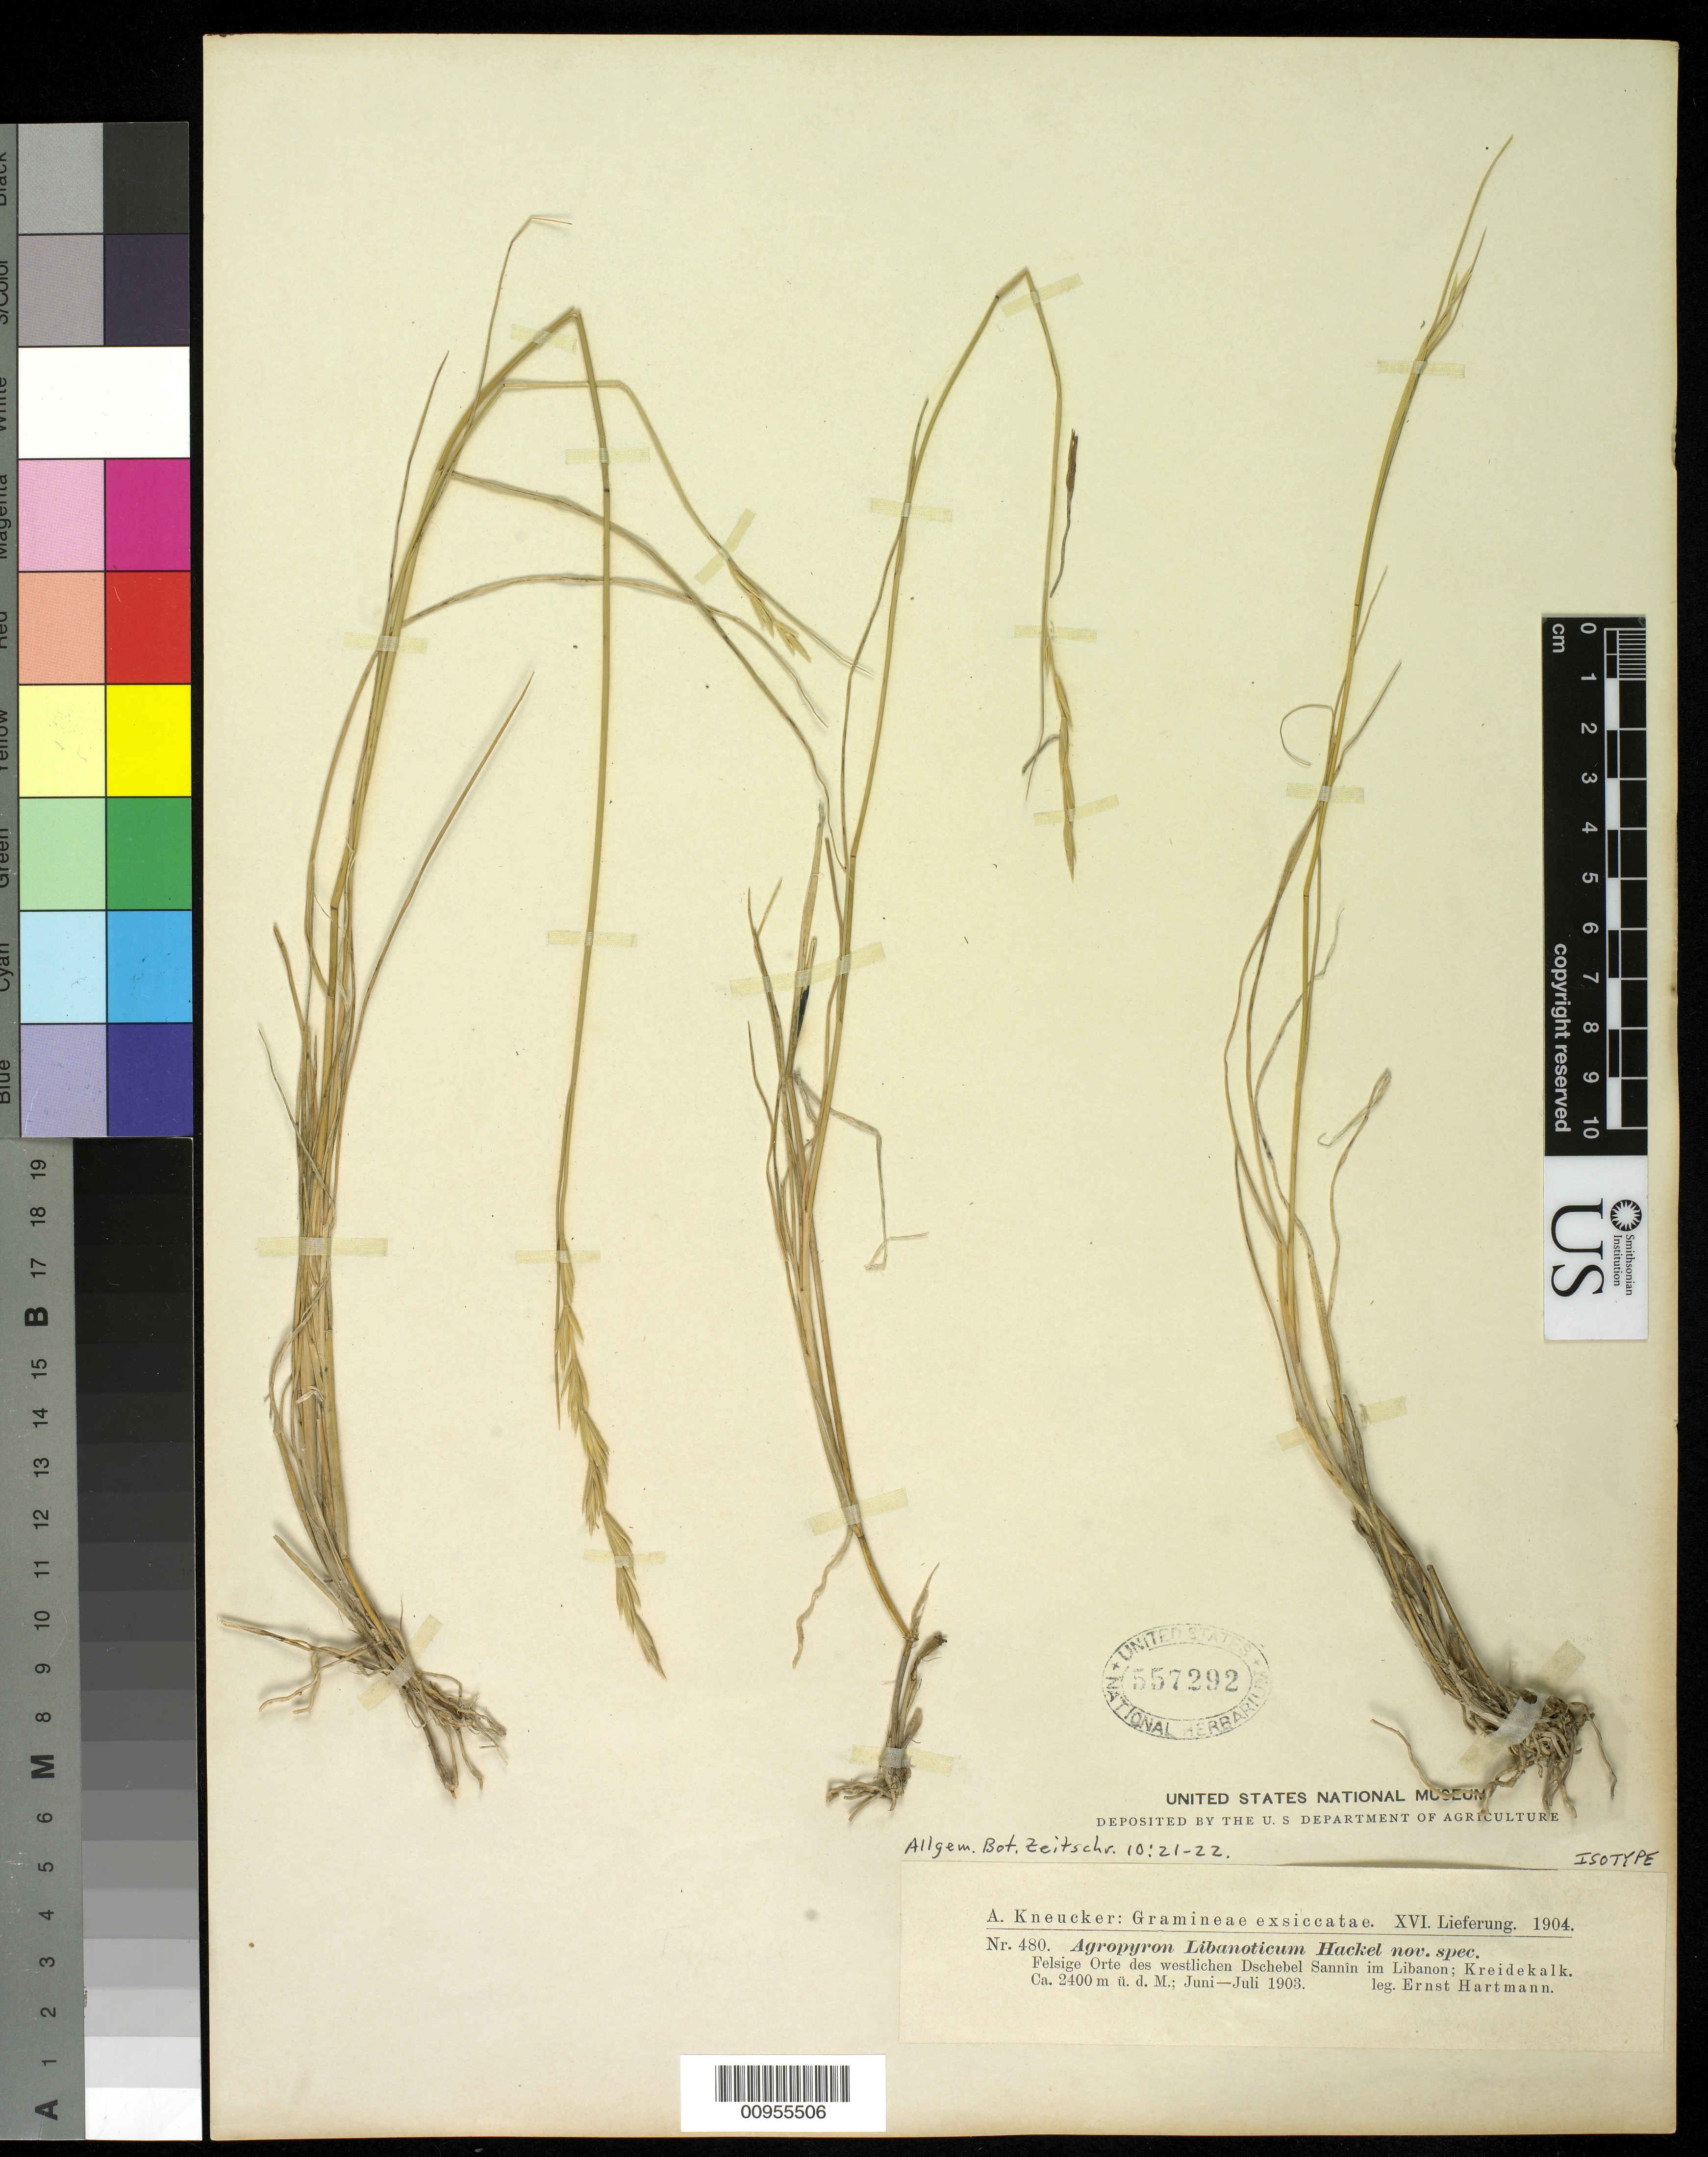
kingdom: Plantae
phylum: Tracheophyta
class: Liliopsida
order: Poales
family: Poaceae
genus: Agropyron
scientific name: Agropyron libanoticum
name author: Hack.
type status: Isotype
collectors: E. Hartmann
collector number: Kneucker Gram. Exs. 480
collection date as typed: --Jun 1903 to -- Jul 1903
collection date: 1903-06/1903-07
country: Syria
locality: Felsige Orte des westlichen Dschebel Sannin im Libanon; Kreidekalk.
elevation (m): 2400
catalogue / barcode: US 557292